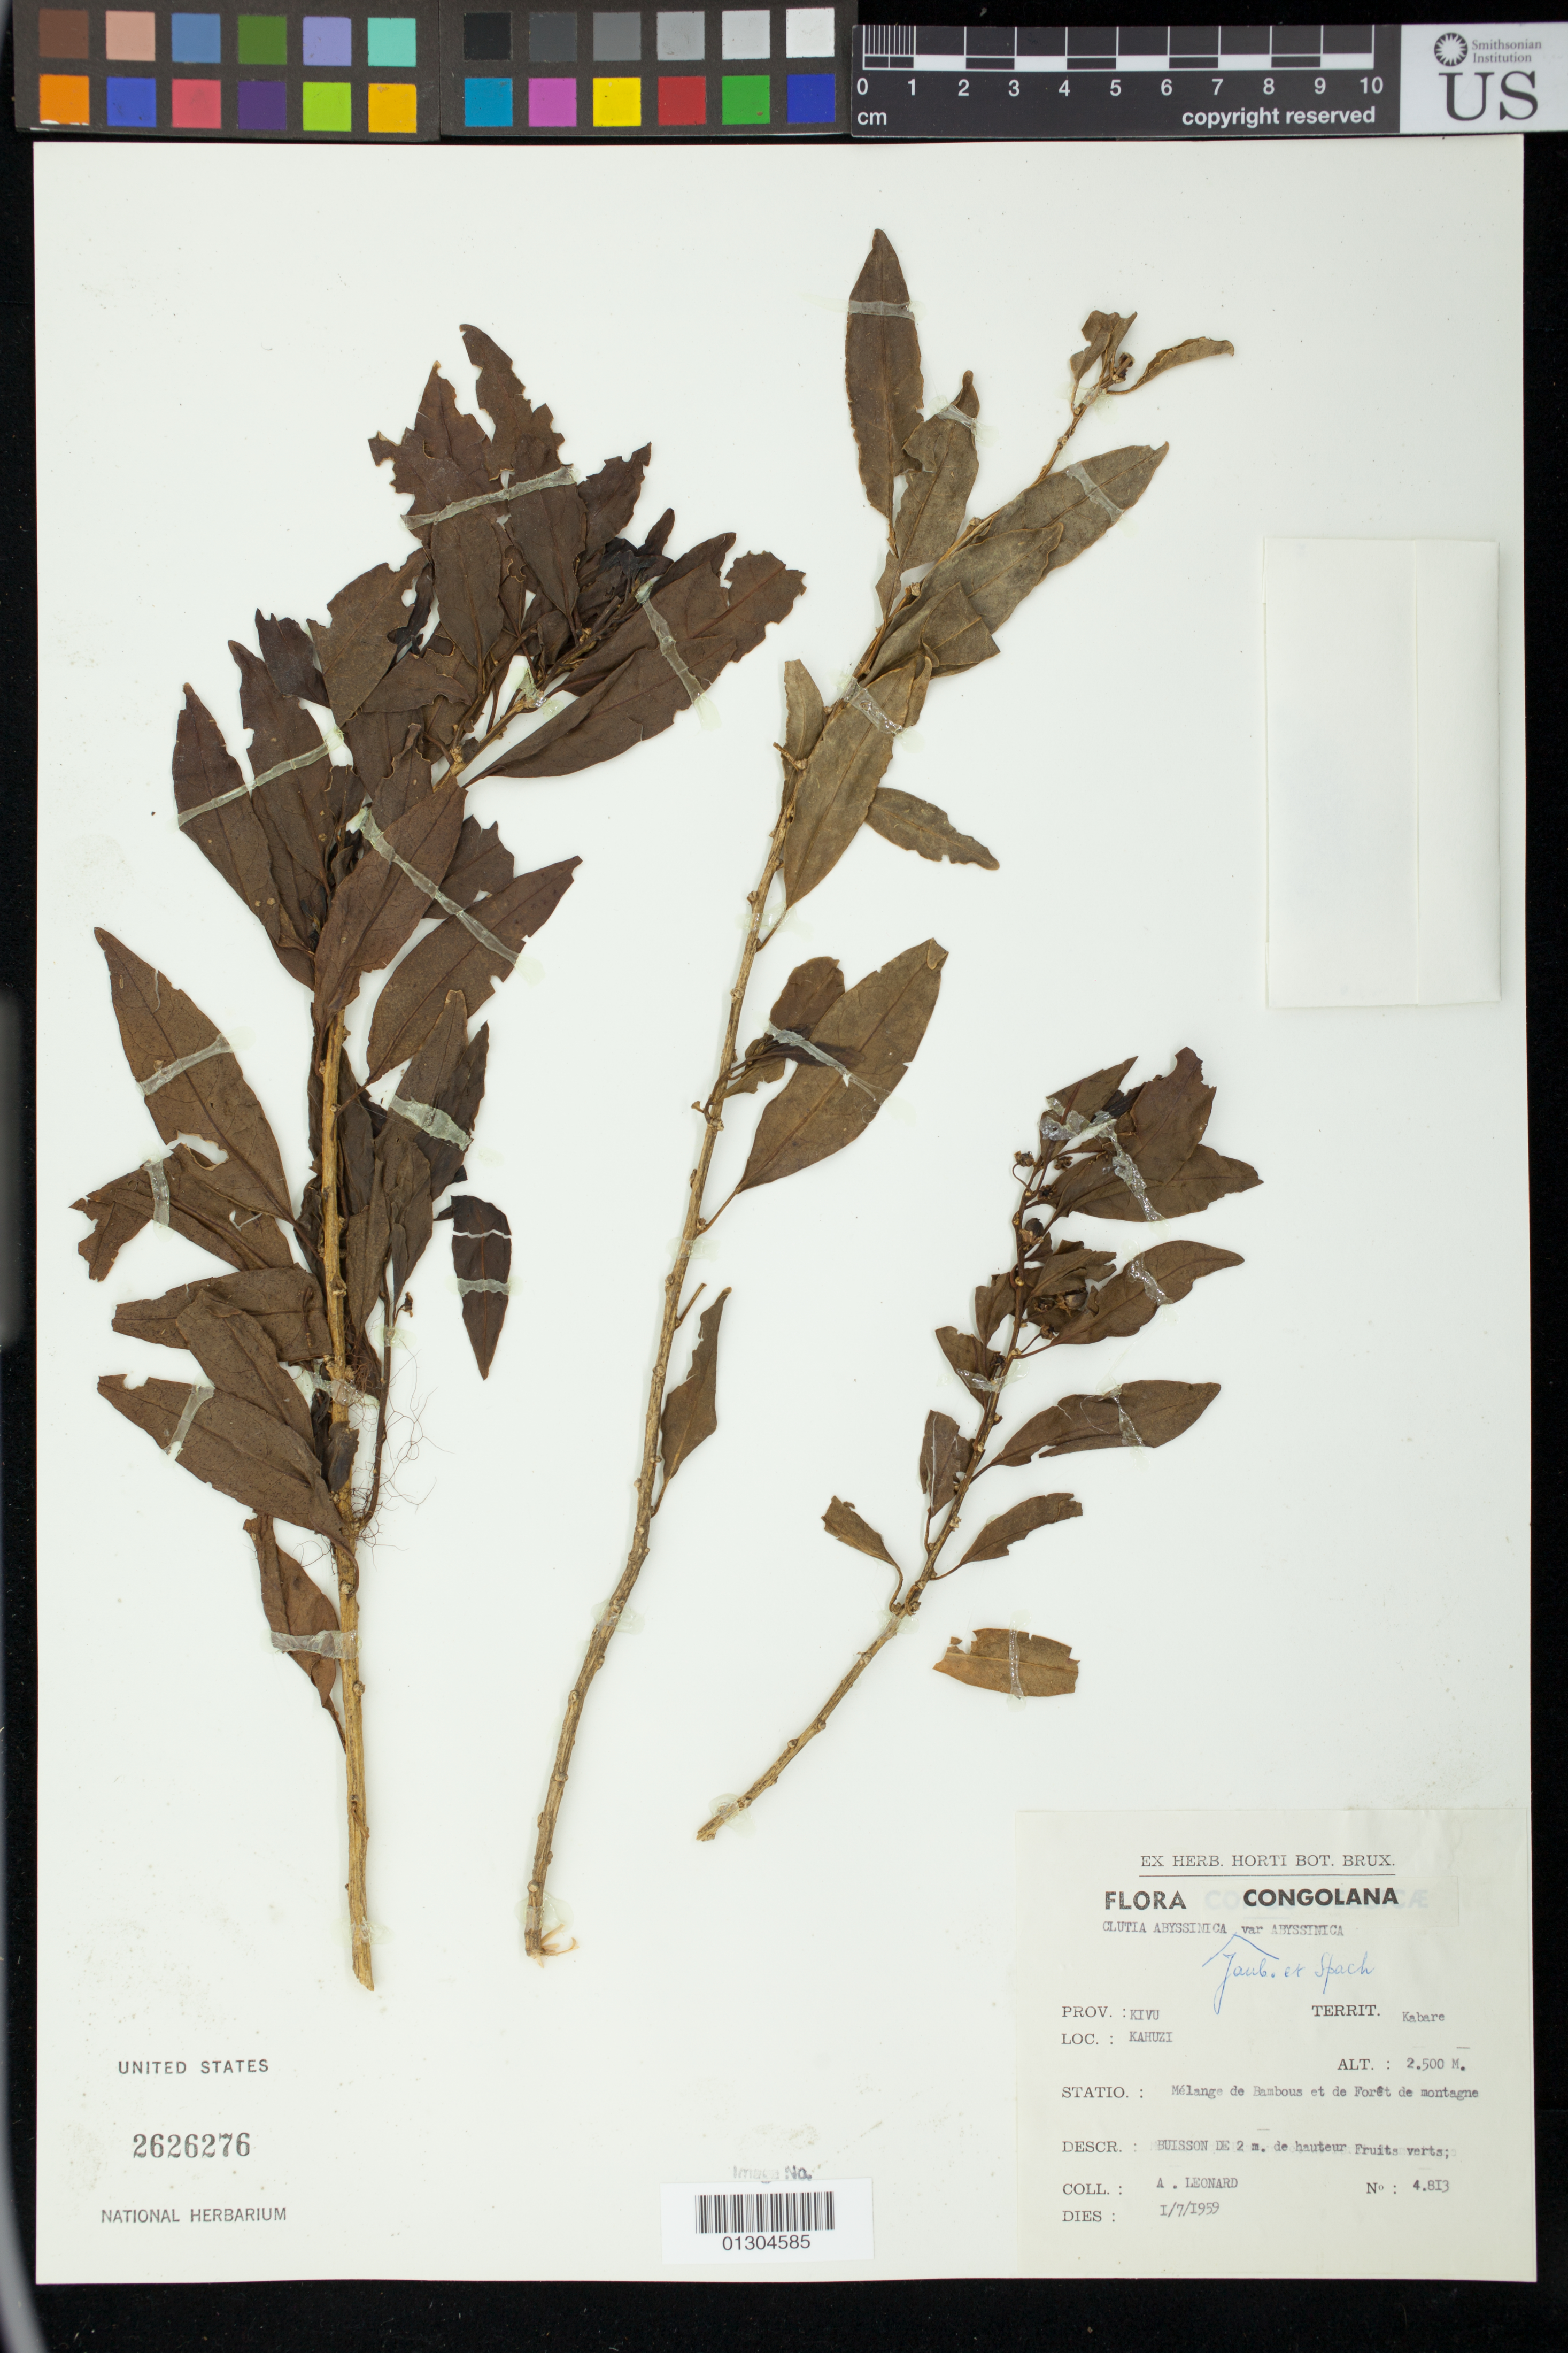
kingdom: Plantae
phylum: Tracheophyta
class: Magnoliopsida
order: Malpighiales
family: Peraceae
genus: Clutia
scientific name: Clutia abyssinica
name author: Jaub. & Spach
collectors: A. Leonard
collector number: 4813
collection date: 1959-01-07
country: Congo, Democratic Republic of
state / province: Sud-Kivu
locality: Prov: Kivu; Territ. Kabare; Loc: Kahuzi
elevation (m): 2500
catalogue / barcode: US 2626276